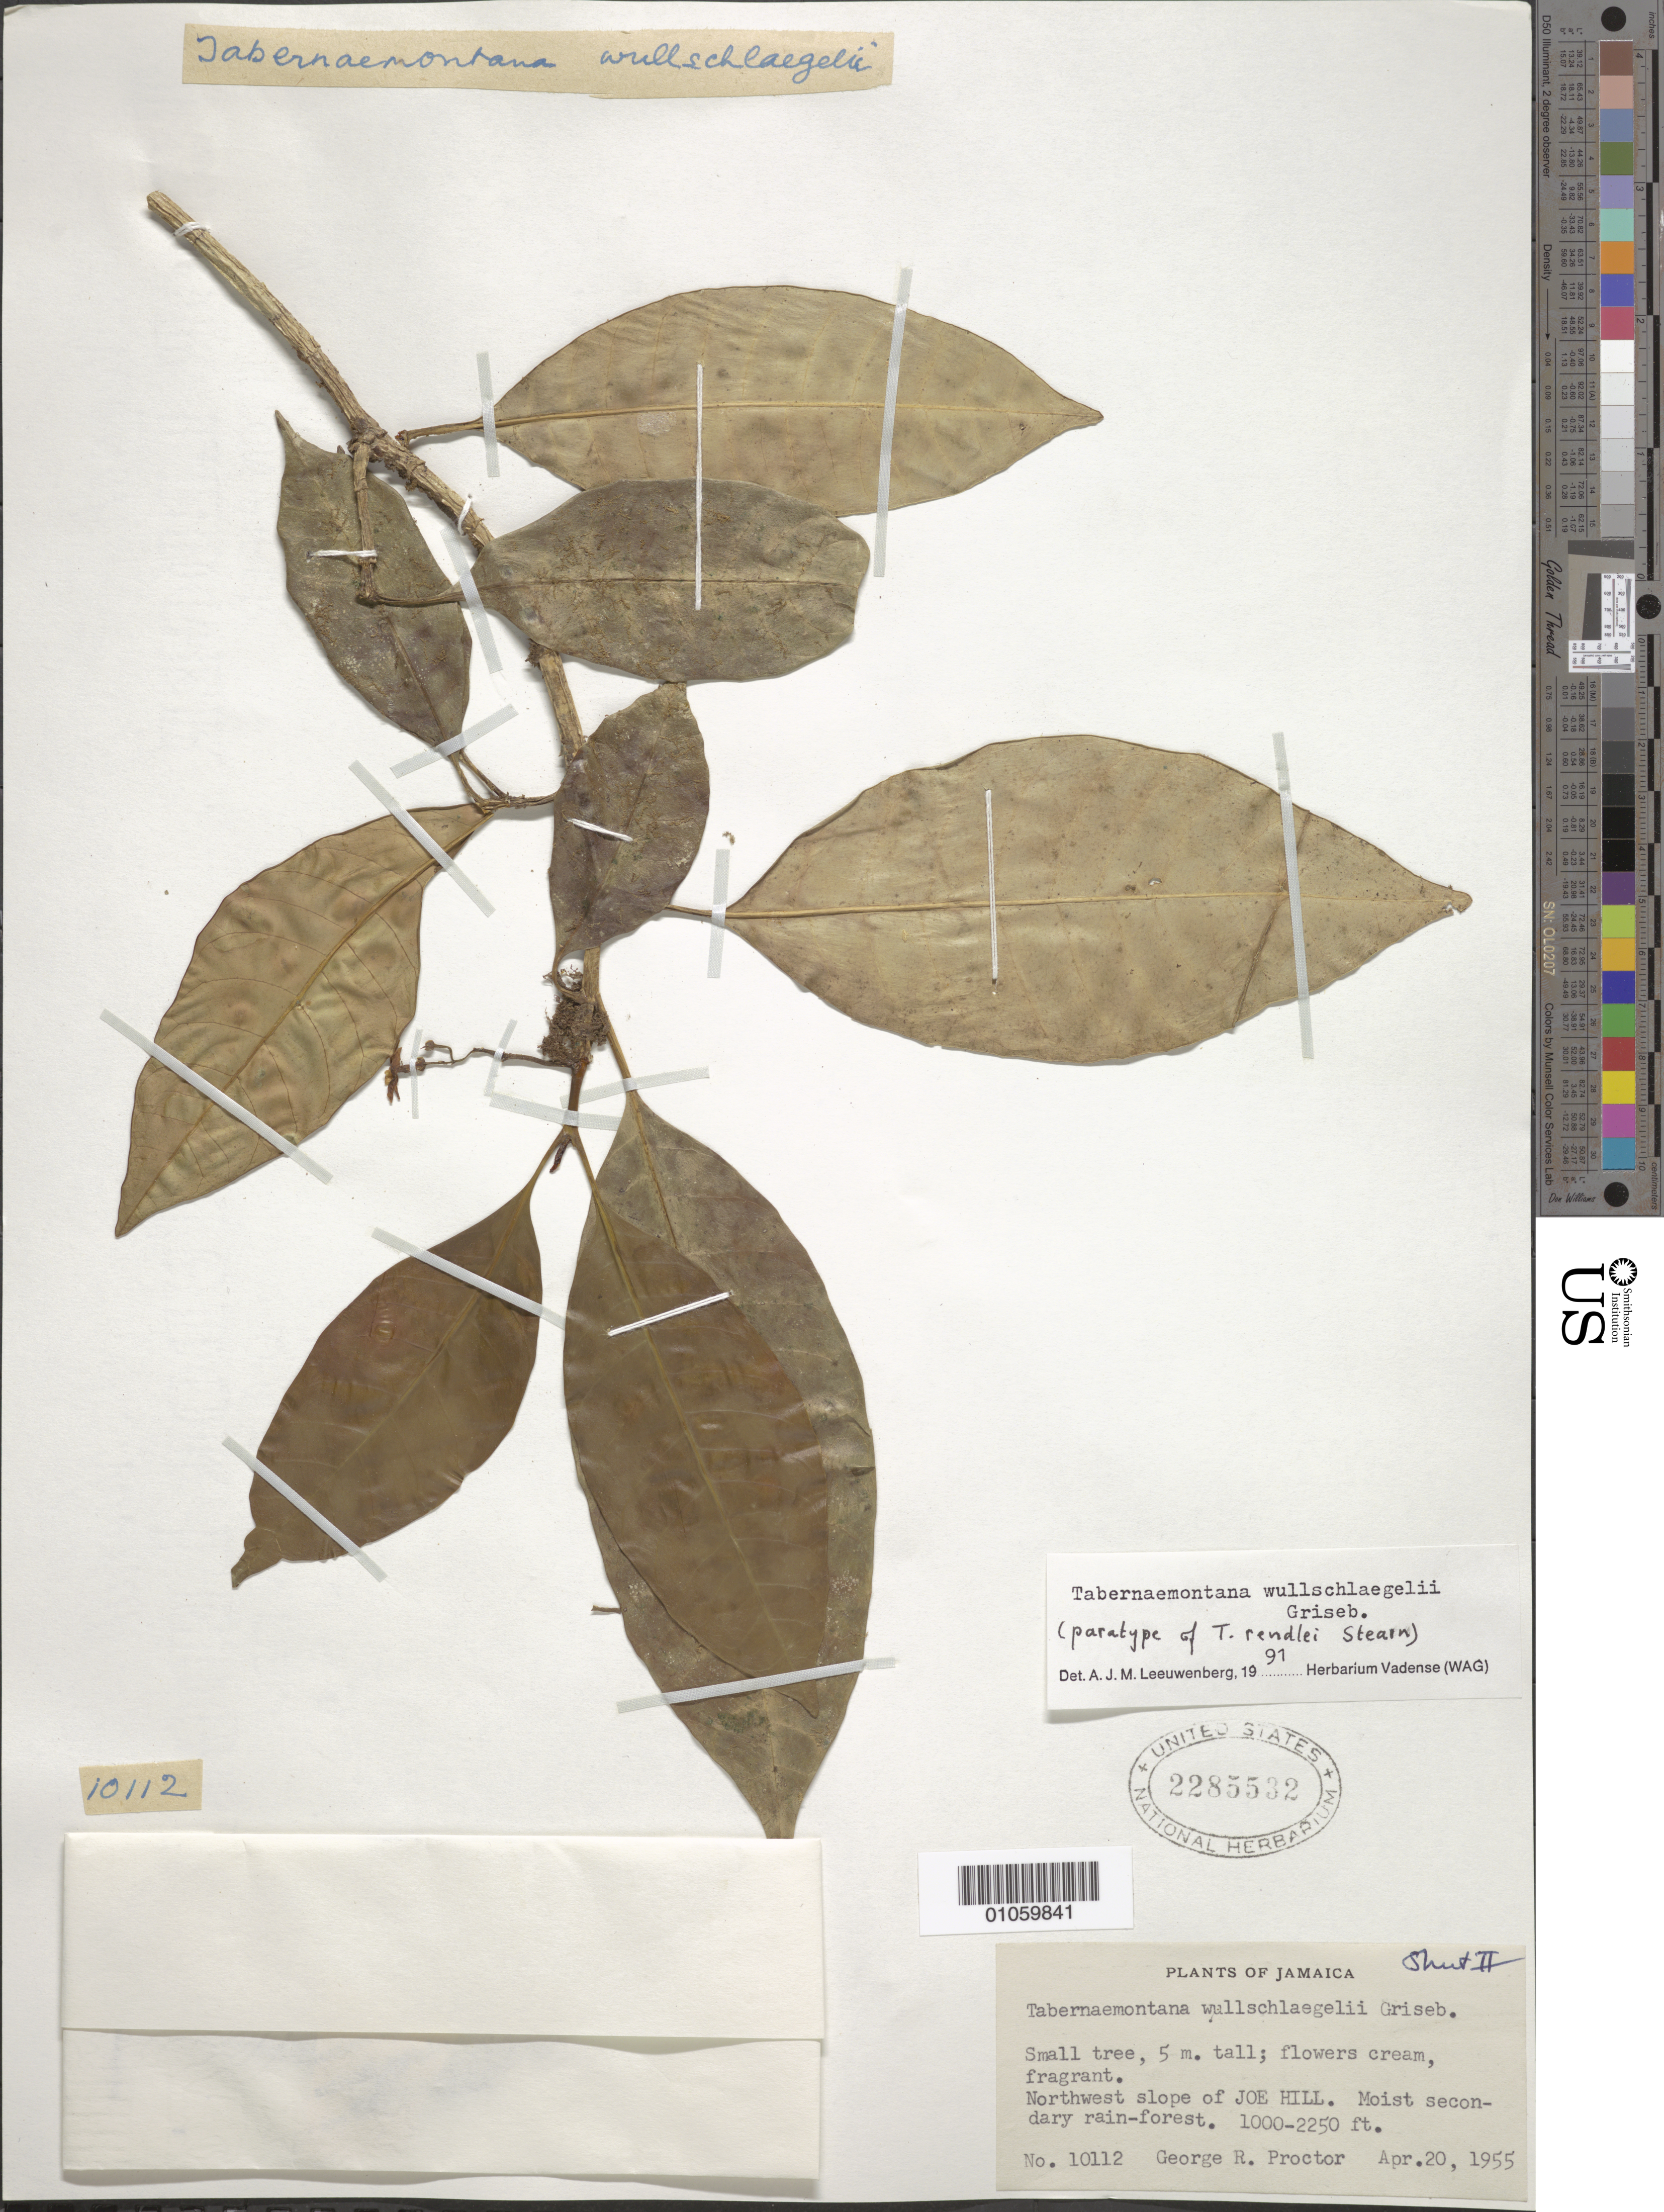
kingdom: Plantae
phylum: Tracheophyta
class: Magnoliopsida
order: Gentianales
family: Apocynaceae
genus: Tabernaemontana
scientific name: Tabernaemontana wullschlaegelii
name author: Griseb.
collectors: G. R. Proctor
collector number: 10112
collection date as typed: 20 Apr 1955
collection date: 1955-04-20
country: Jamaica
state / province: Portland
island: Jamaica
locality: Northwest slope of Joe Hill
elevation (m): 305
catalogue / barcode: US 2285532